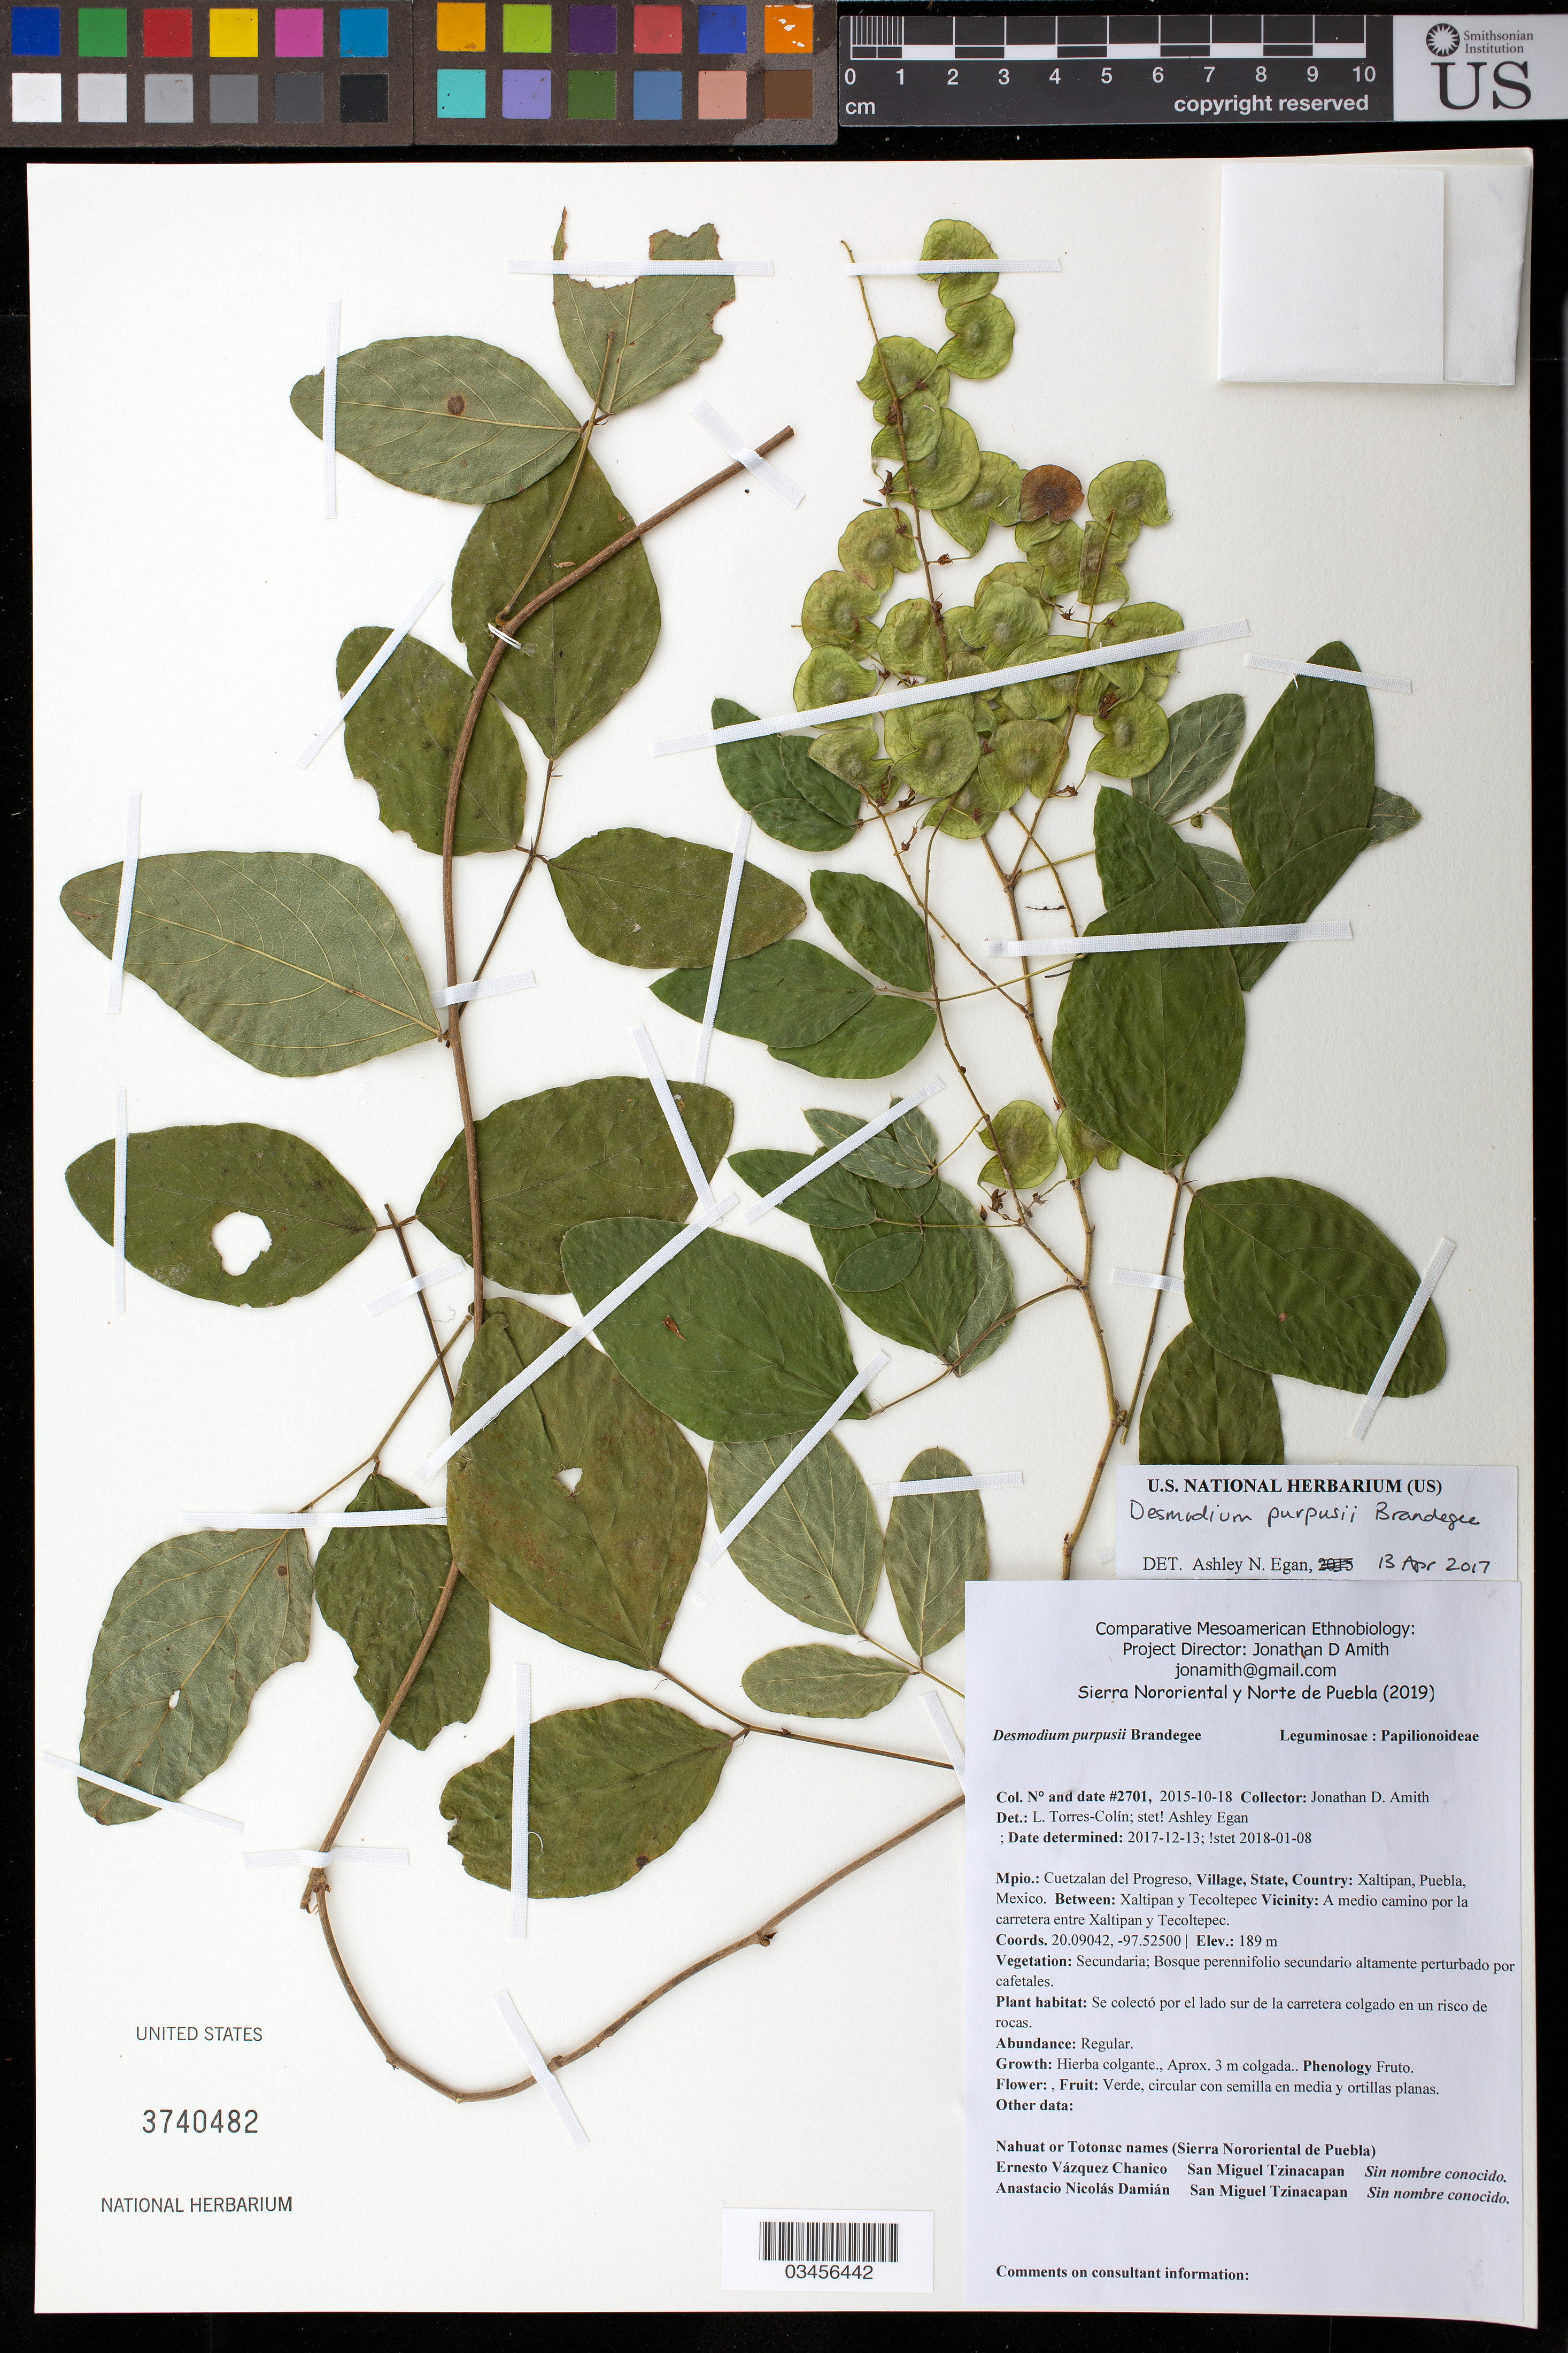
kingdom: Plantae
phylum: Tracheophyta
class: Magnoliopsida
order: Fabales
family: Fabaceae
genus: Desmodium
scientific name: Desmodium purpusii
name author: Brandegee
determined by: Egan, Ashley N., (US), Smithsonian Institution - National Museum of Natural History (UNITED STATES)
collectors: J. D. Amith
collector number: JDA_02701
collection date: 2015-10-18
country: México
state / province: Puebla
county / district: Cuetzalan del Progreso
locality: PUEBLO: Xaltipan Apan; LOCALIDAD EXACTA: A medio camino por la carretera entre Xaltipan y Tecoltepec.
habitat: Bosque perennifolio secundario altamente perturbado por cafetales | Se colectó por el lado sur de la carretera colgado en un risco de rocas.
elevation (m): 189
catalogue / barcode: US 3740482